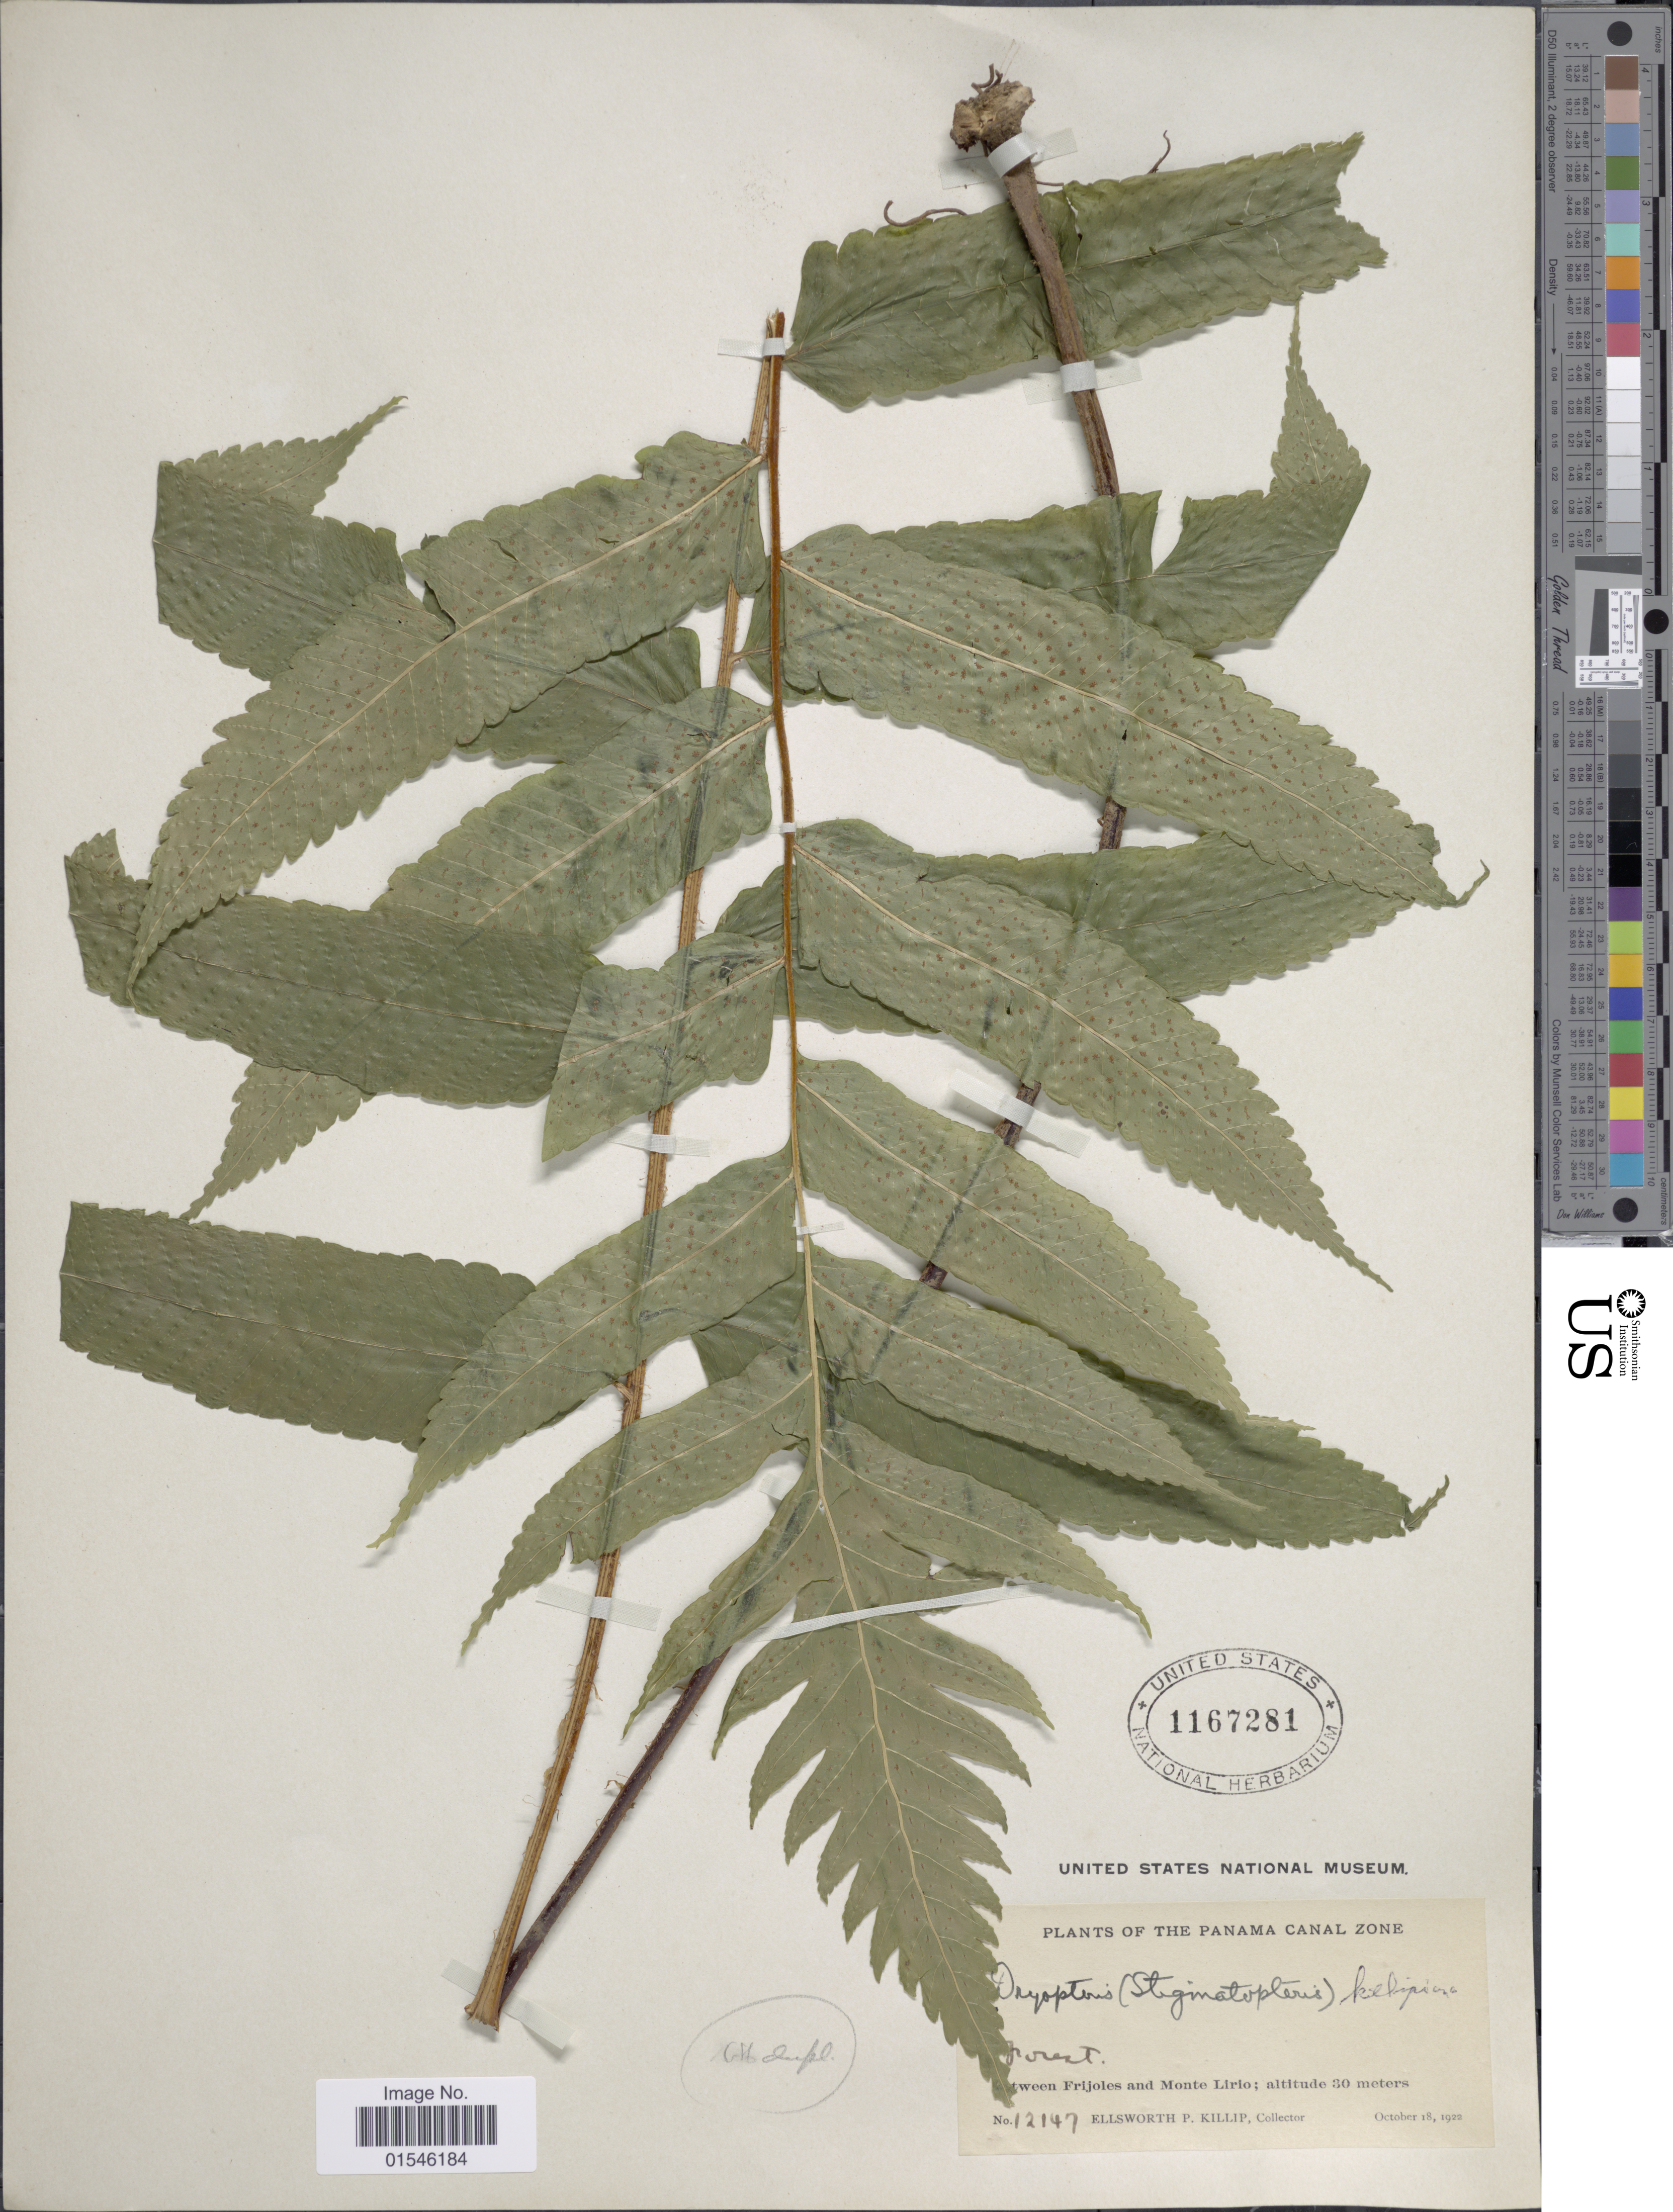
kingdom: Plantae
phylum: Tracheophyta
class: Polypodiopsida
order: Polypodiales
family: Dryopteridaceae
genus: Stigmatopteris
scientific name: Stigmatopteris killipiana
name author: Lellinger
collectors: E. P. Killip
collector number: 12147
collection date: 1922-10-18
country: Panama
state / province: Colón / Panamá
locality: Panama Canal Zone, Between Frijoles and Monte Lirio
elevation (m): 30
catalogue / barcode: US 1167281